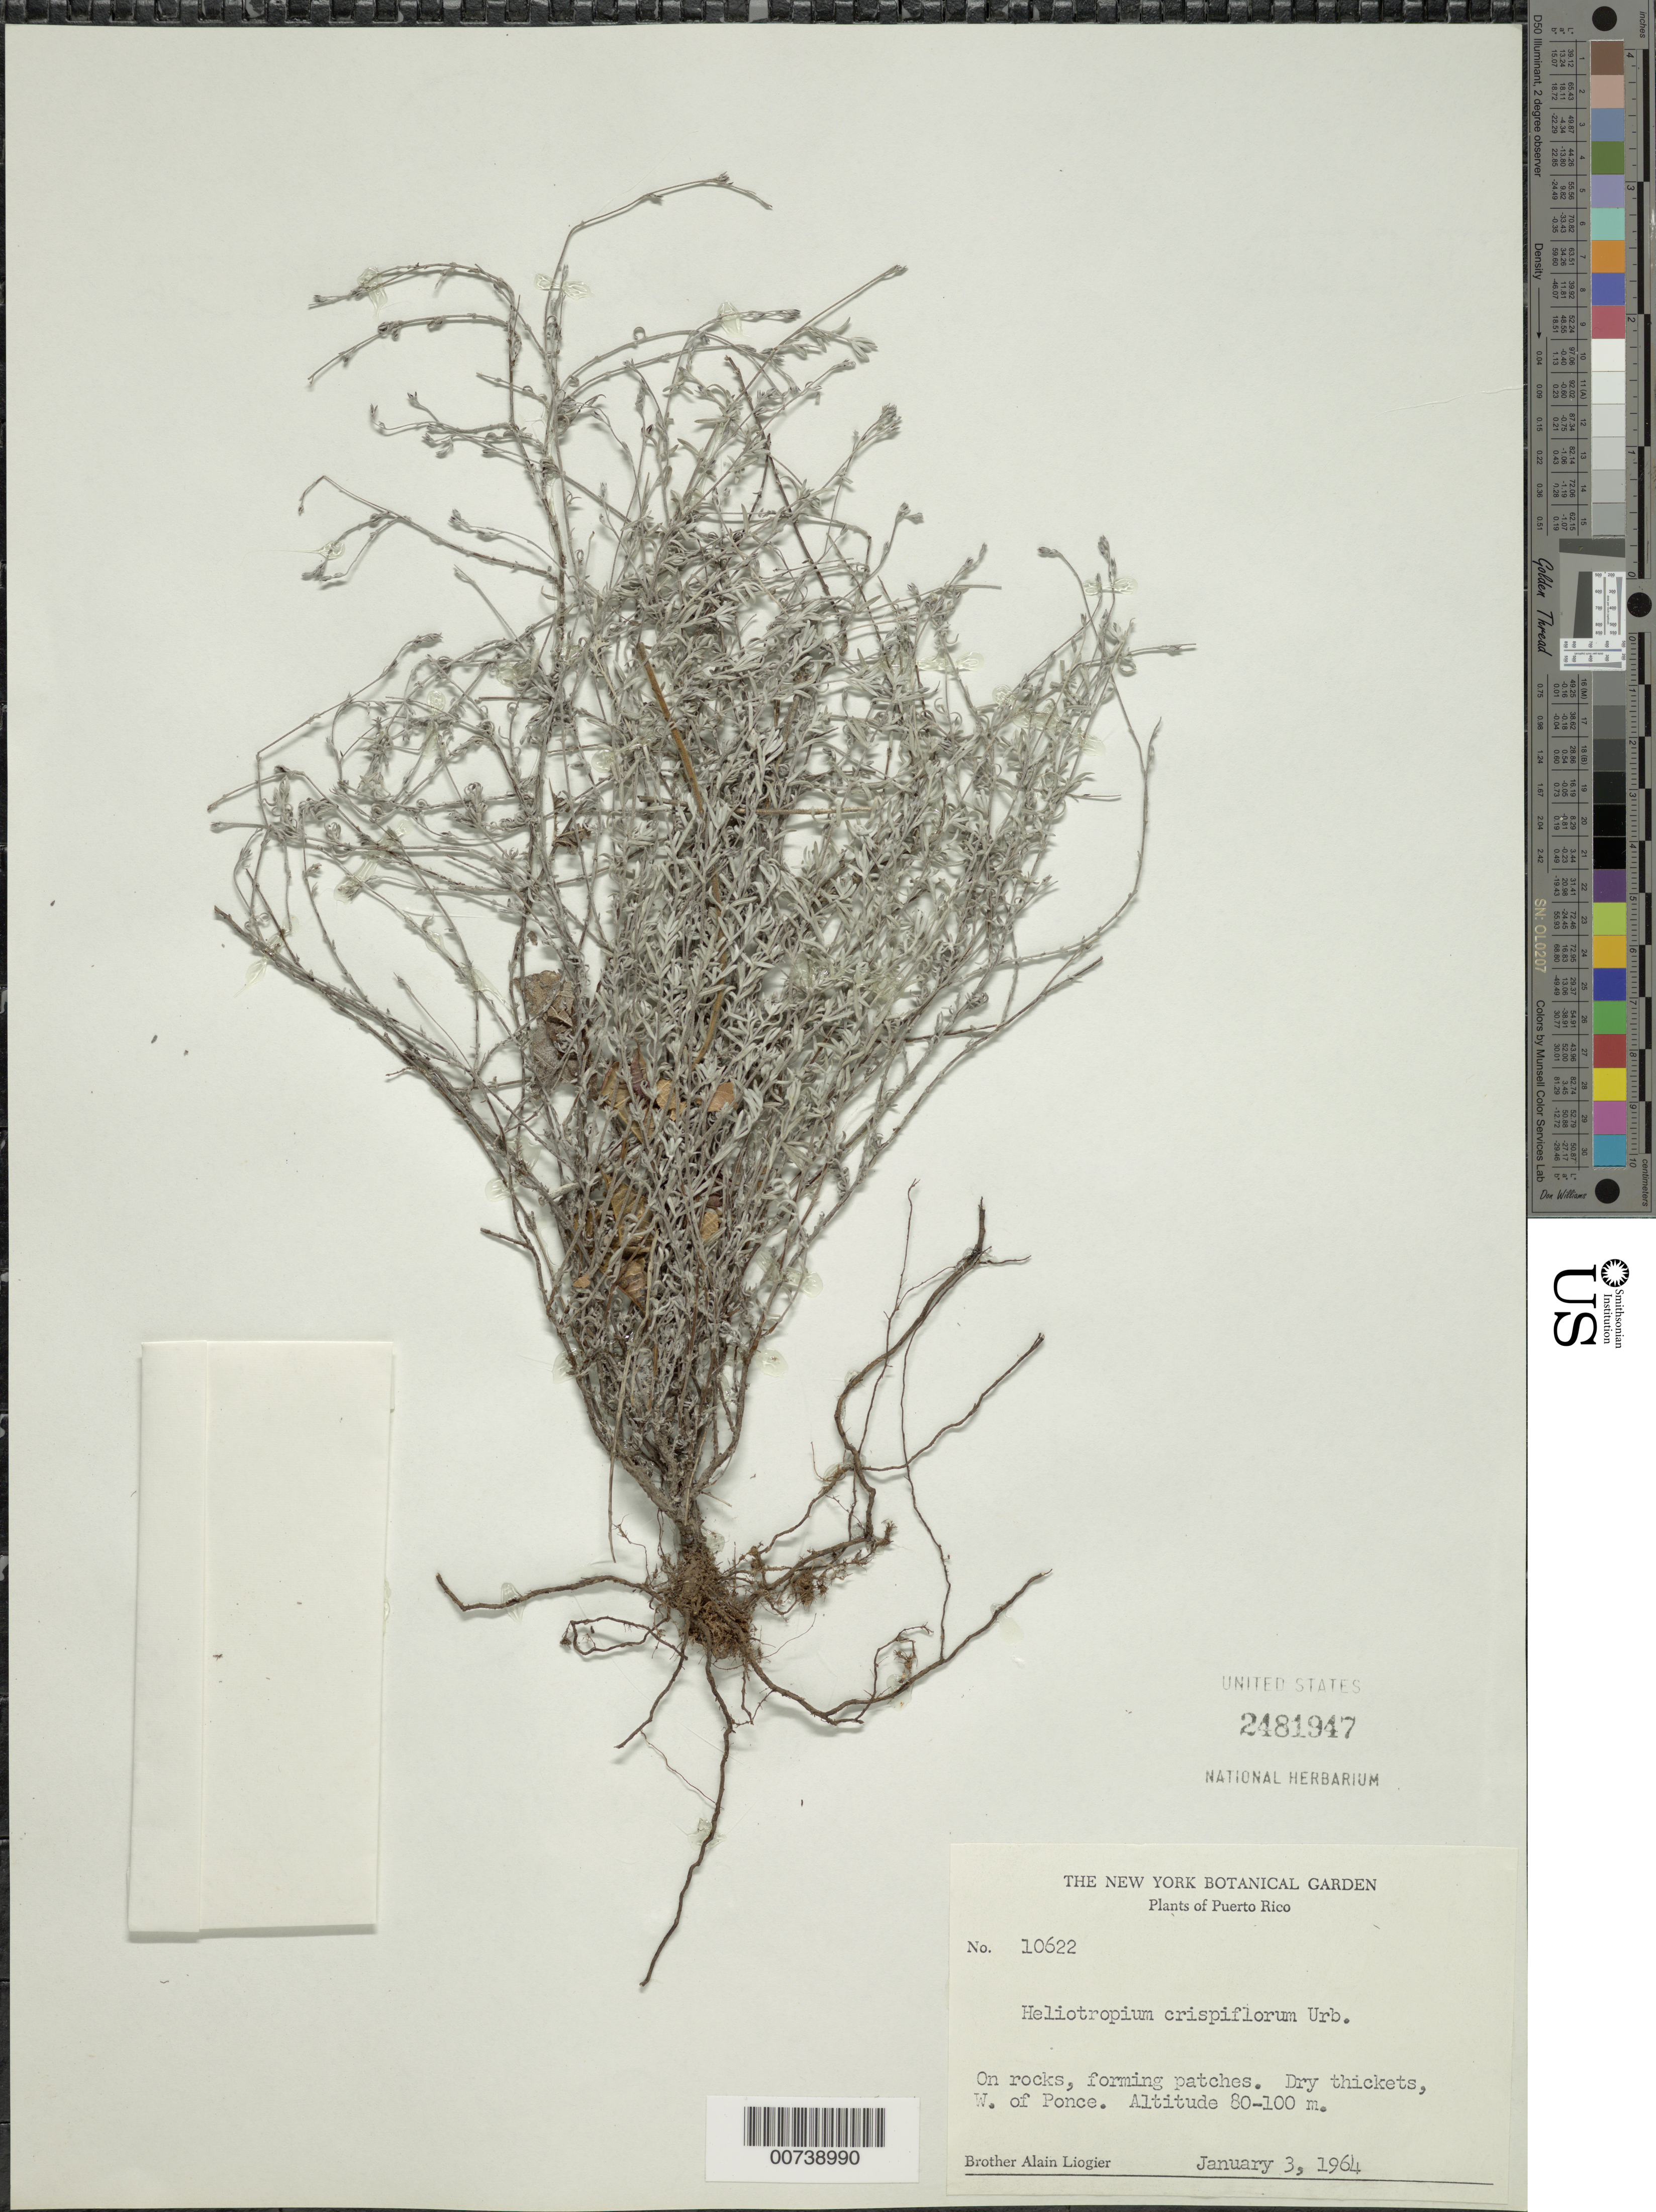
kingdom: Plantae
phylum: Tracheophyta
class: Magnoliopsida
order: Boraginales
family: Heliotropiaceae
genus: Heliotropium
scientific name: Heliotropium microphyllum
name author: Sw. ex Wikstr.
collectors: A. H. Liogier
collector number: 10622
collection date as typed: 03 Jan 1964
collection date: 1964-01-03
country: Puerto Rico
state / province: Ponce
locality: W of Ponce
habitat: On rocks, forming patches; dry thickets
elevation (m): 80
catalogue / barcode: US 2481947